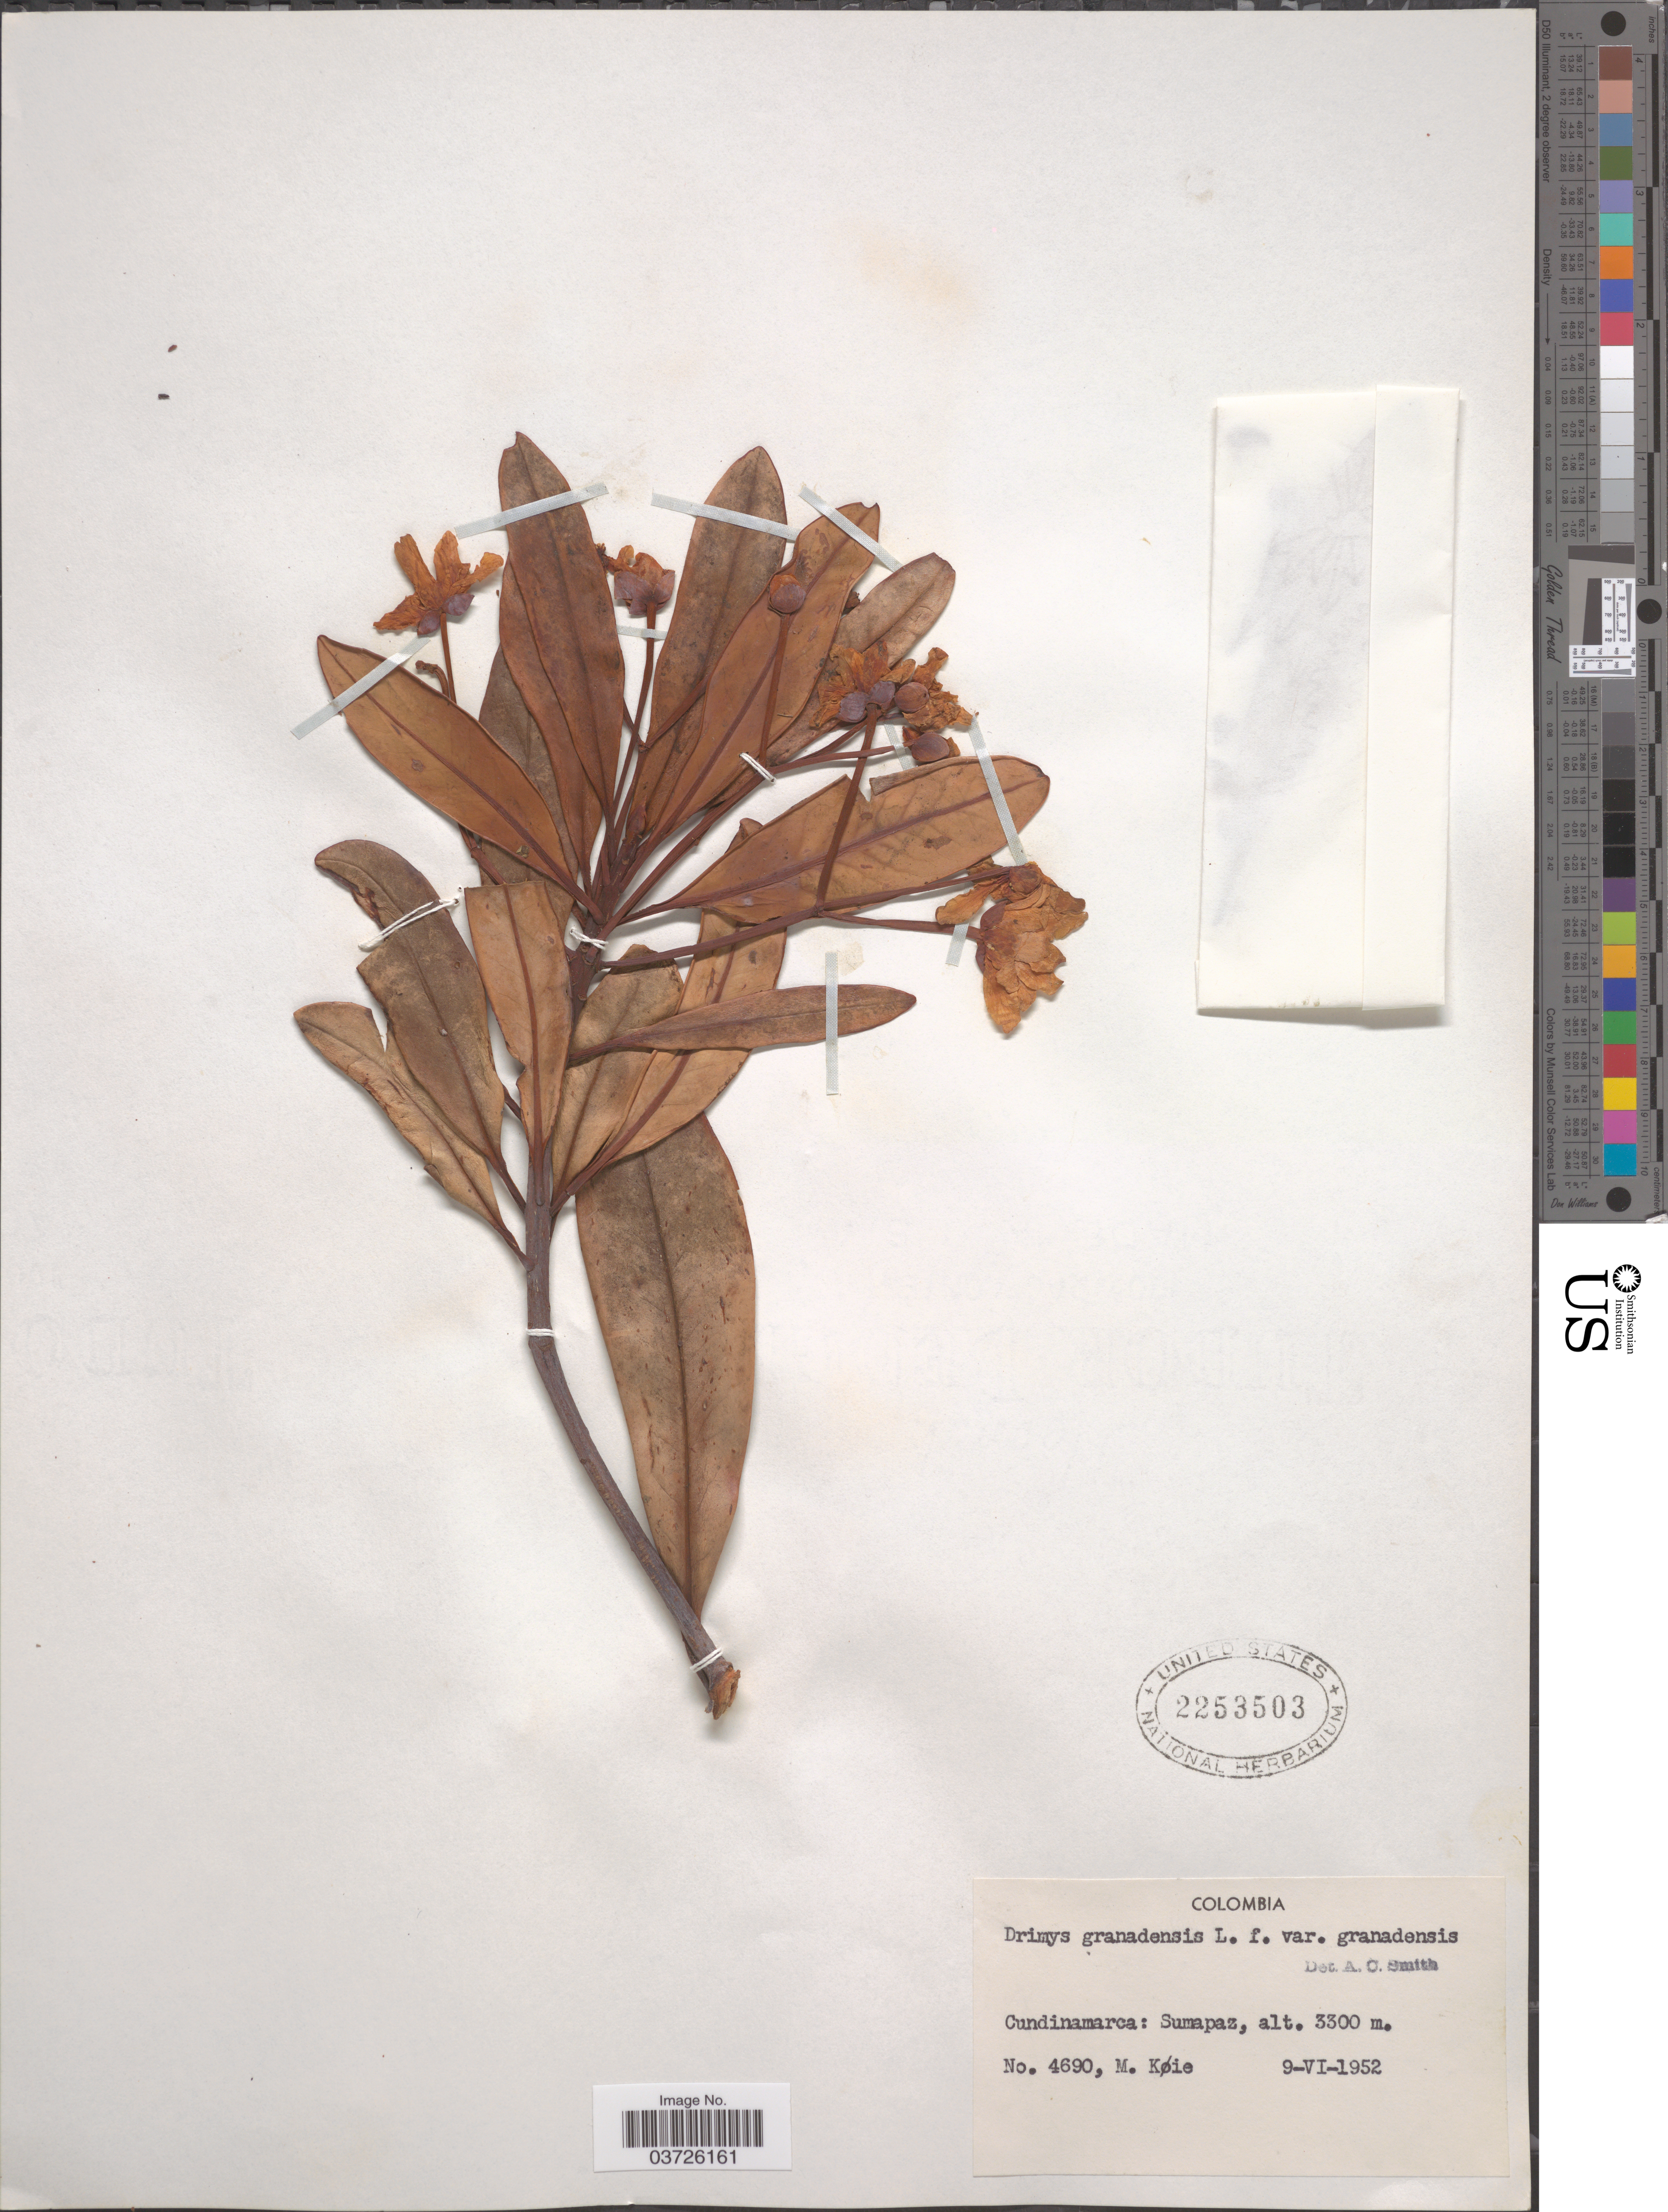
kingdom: Plantae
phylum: Tracheophyta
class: Magnoliopsida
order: Canellales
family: Winteraceae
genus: Drimys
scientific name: Drimys granadensis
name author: L. f.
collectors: M. Köie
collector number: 4690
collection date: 1952-06-09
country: Colombia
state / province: Cundinamarca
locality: Sumapaz.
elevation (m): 3300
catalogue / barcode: US 2253503